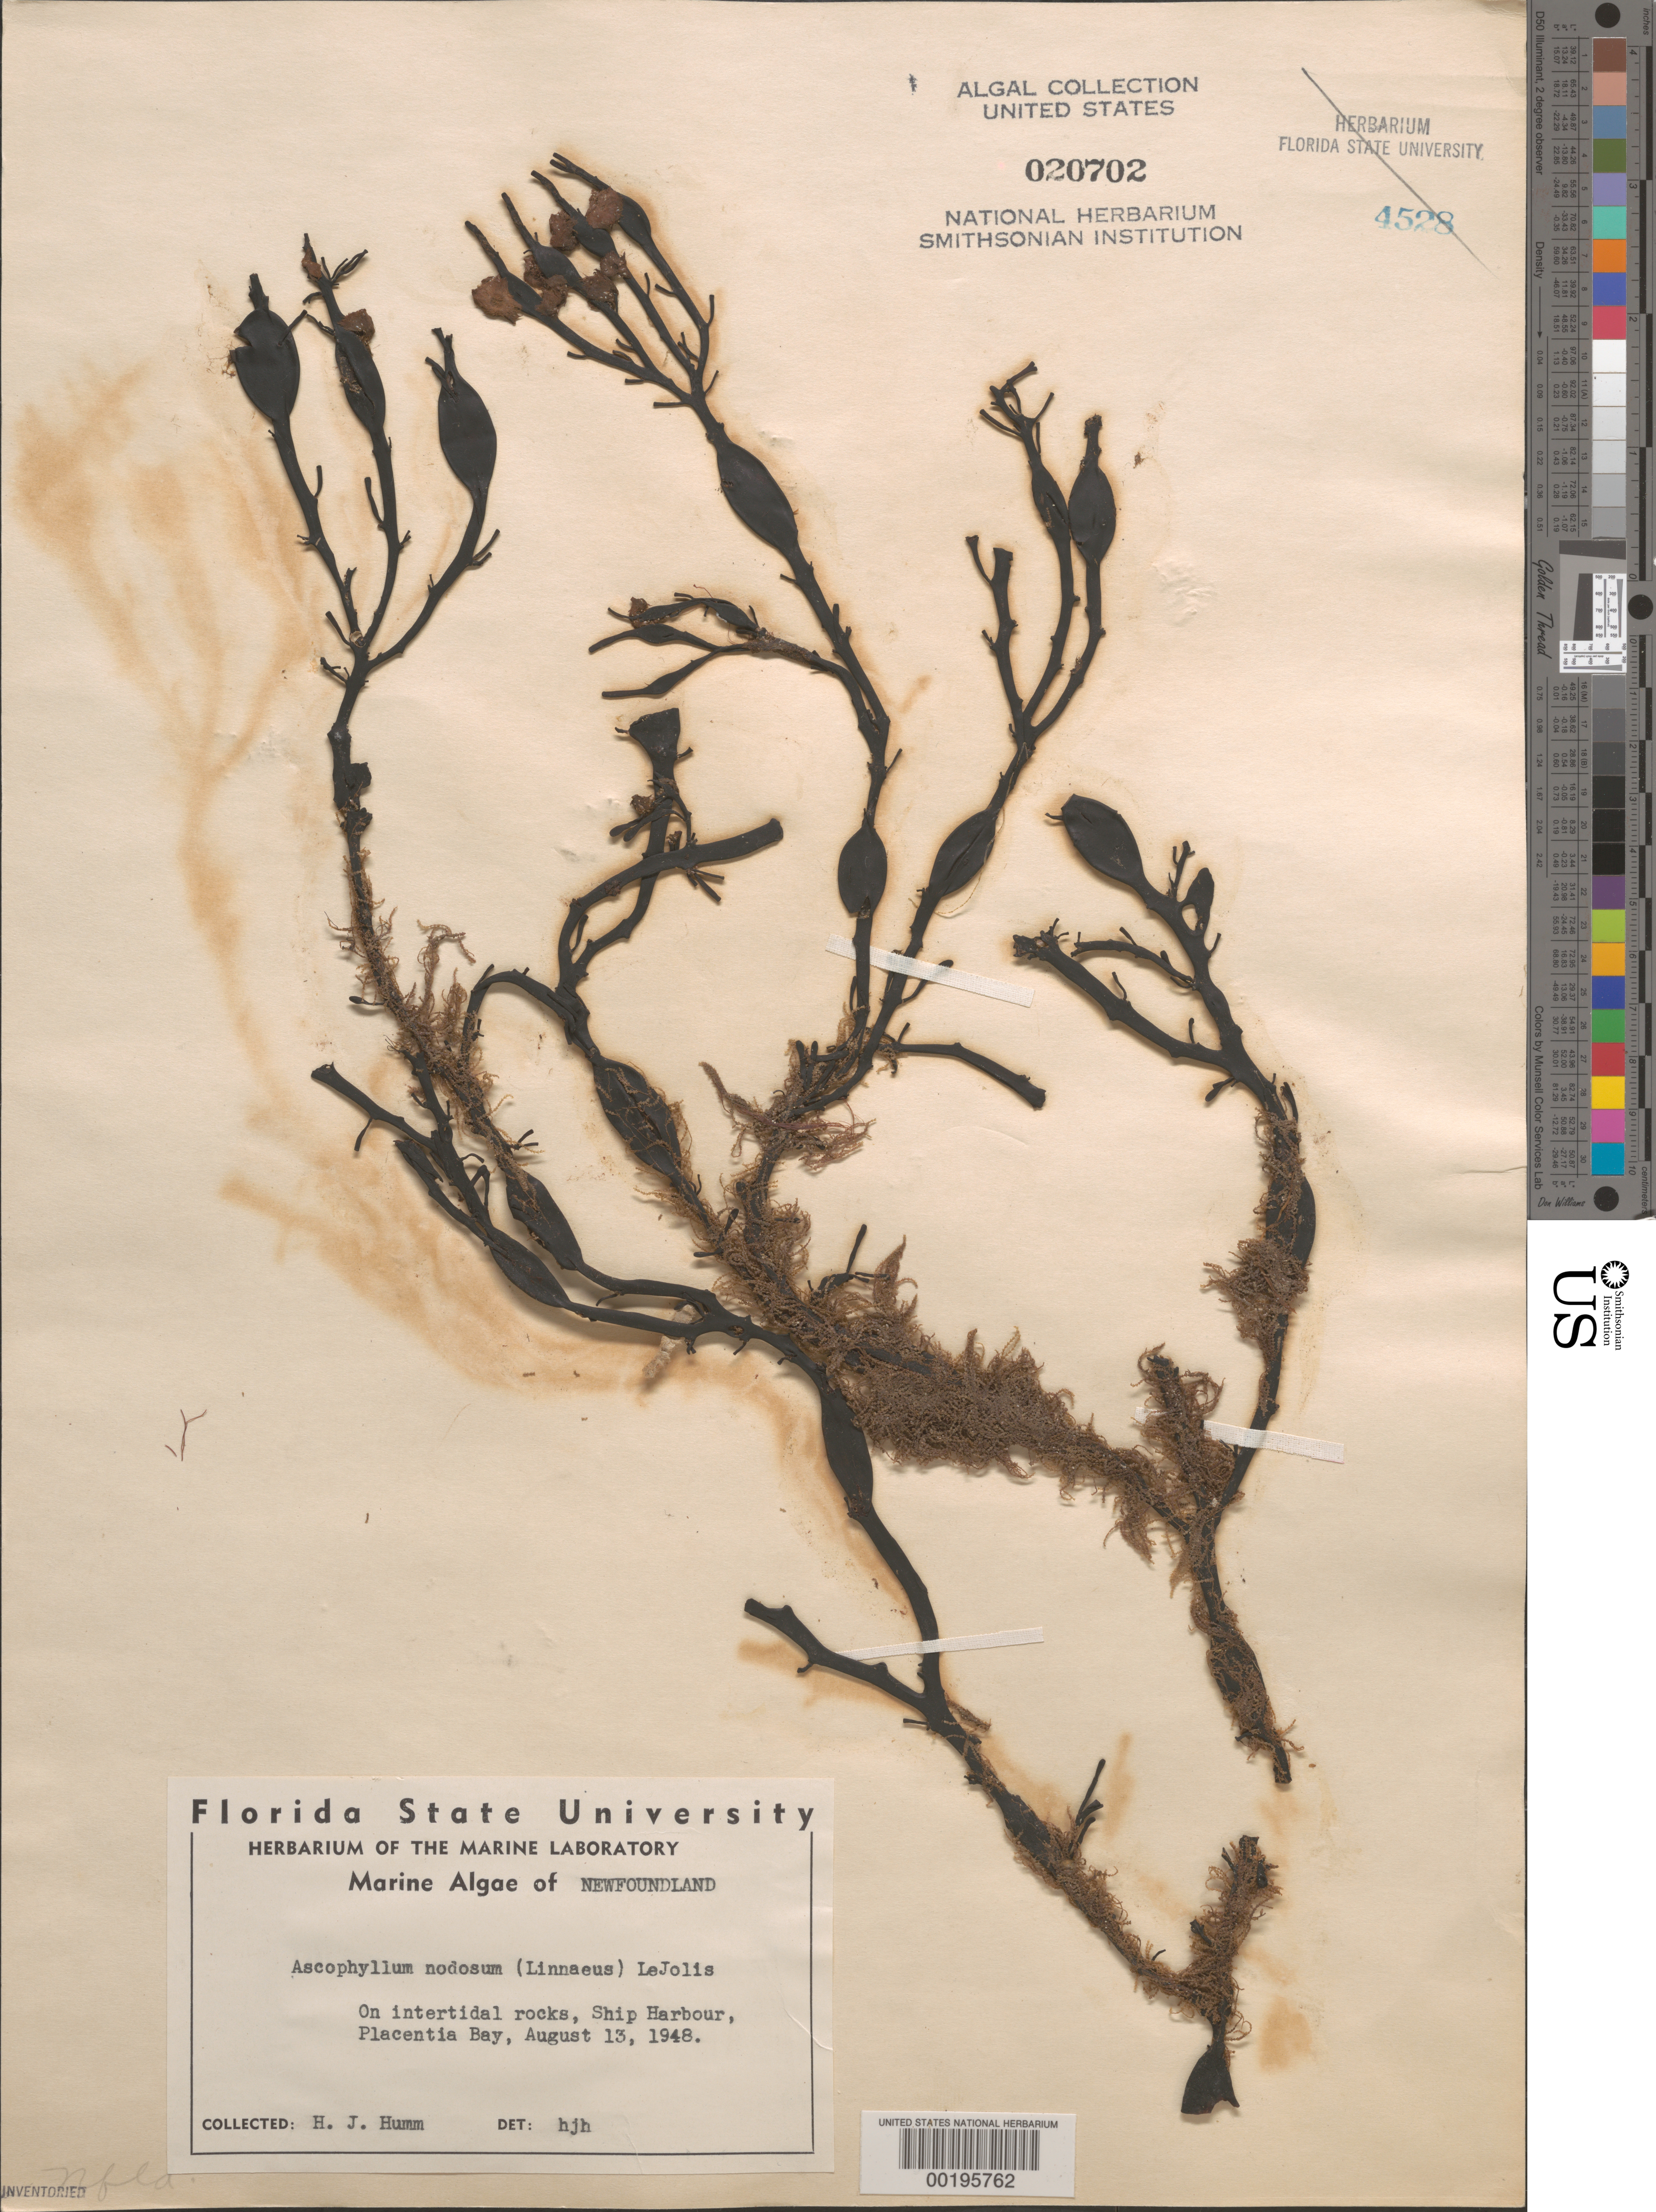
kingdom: Chromista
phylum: Ochrophyta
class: Phaeophyceae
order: Fucales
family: Fucaceae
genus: Ascophyllum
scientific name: Ascophyllum nodosum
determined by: Humm, Harold J.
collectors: H. J. Humm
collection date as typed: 13 Aug 1948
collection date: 1948-08-13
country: Canada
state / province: Newfoundland and Labrador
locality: Ship Harbor, Placentia Bay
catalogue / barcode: US 20702